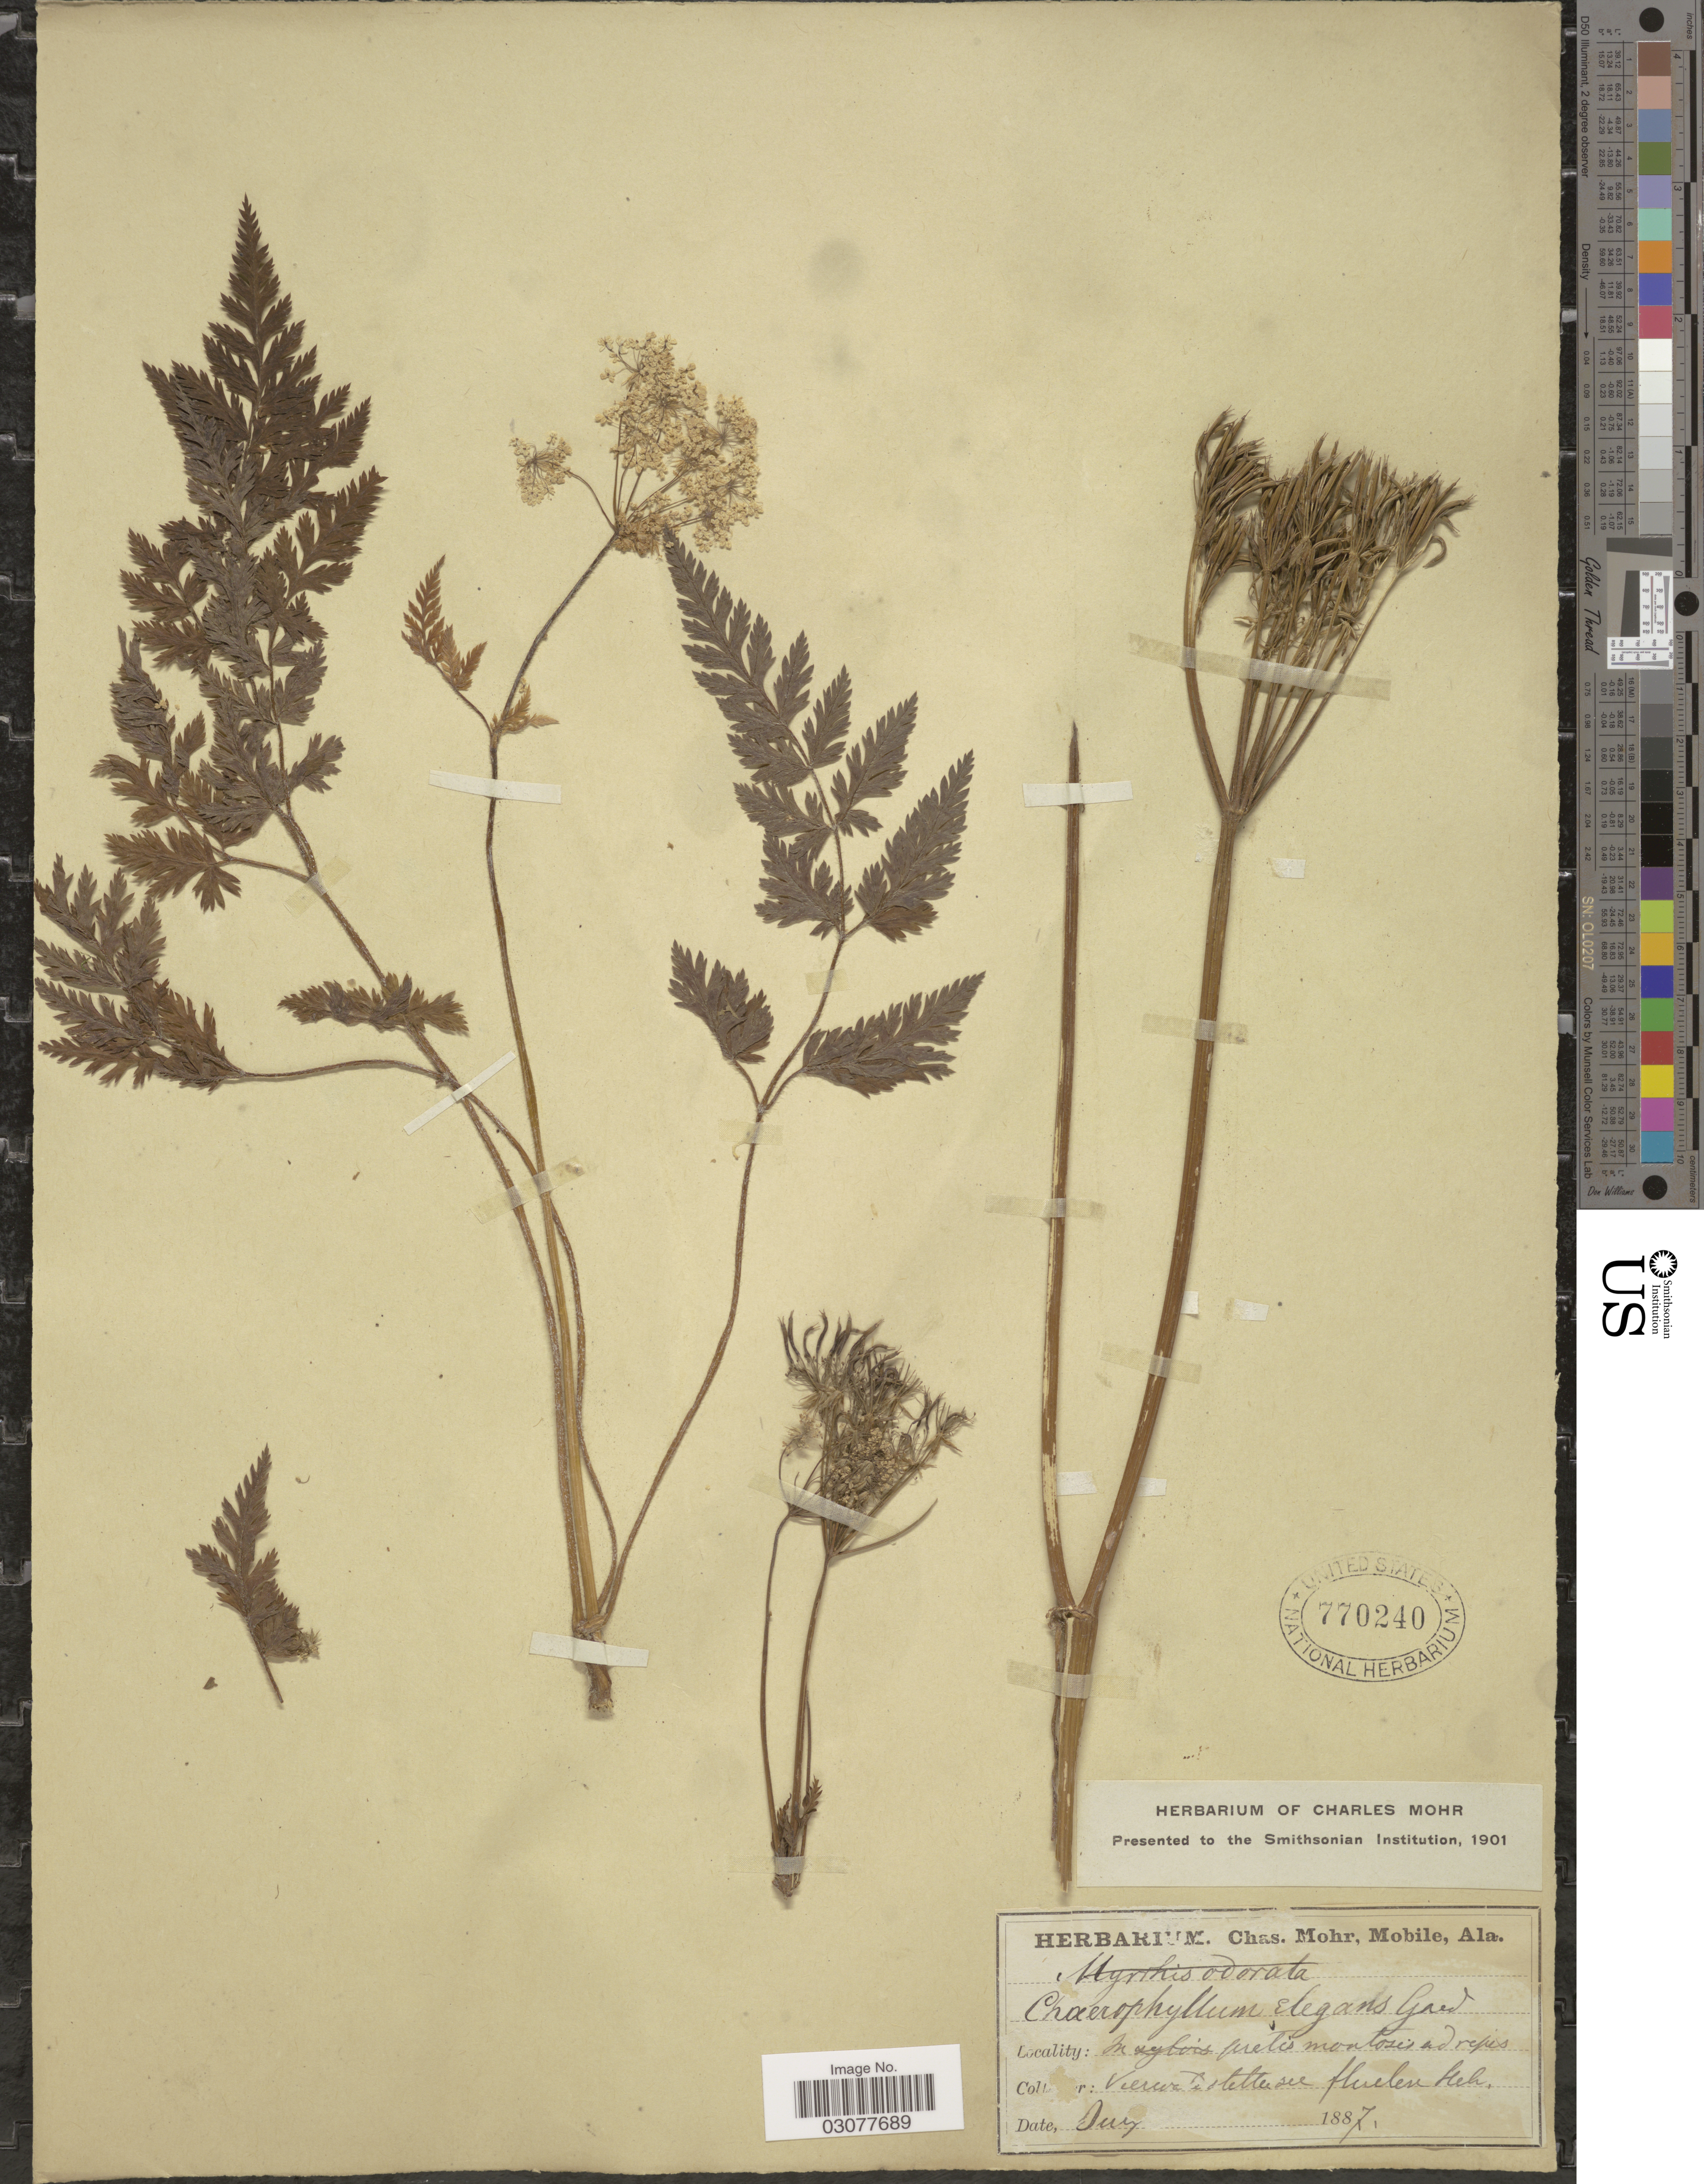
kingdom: Plantae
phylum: Tracheophyta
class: Magnoliopsida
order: Apiales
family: Apiaceae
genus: Chaerophyllum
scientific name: Chaerophyllum elegans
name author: Gaudin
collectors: ex herb. Charles Mohr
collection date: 1887-07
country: United States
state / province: Alabama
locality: In pretis montosis ad repes.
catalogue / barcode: US 770240